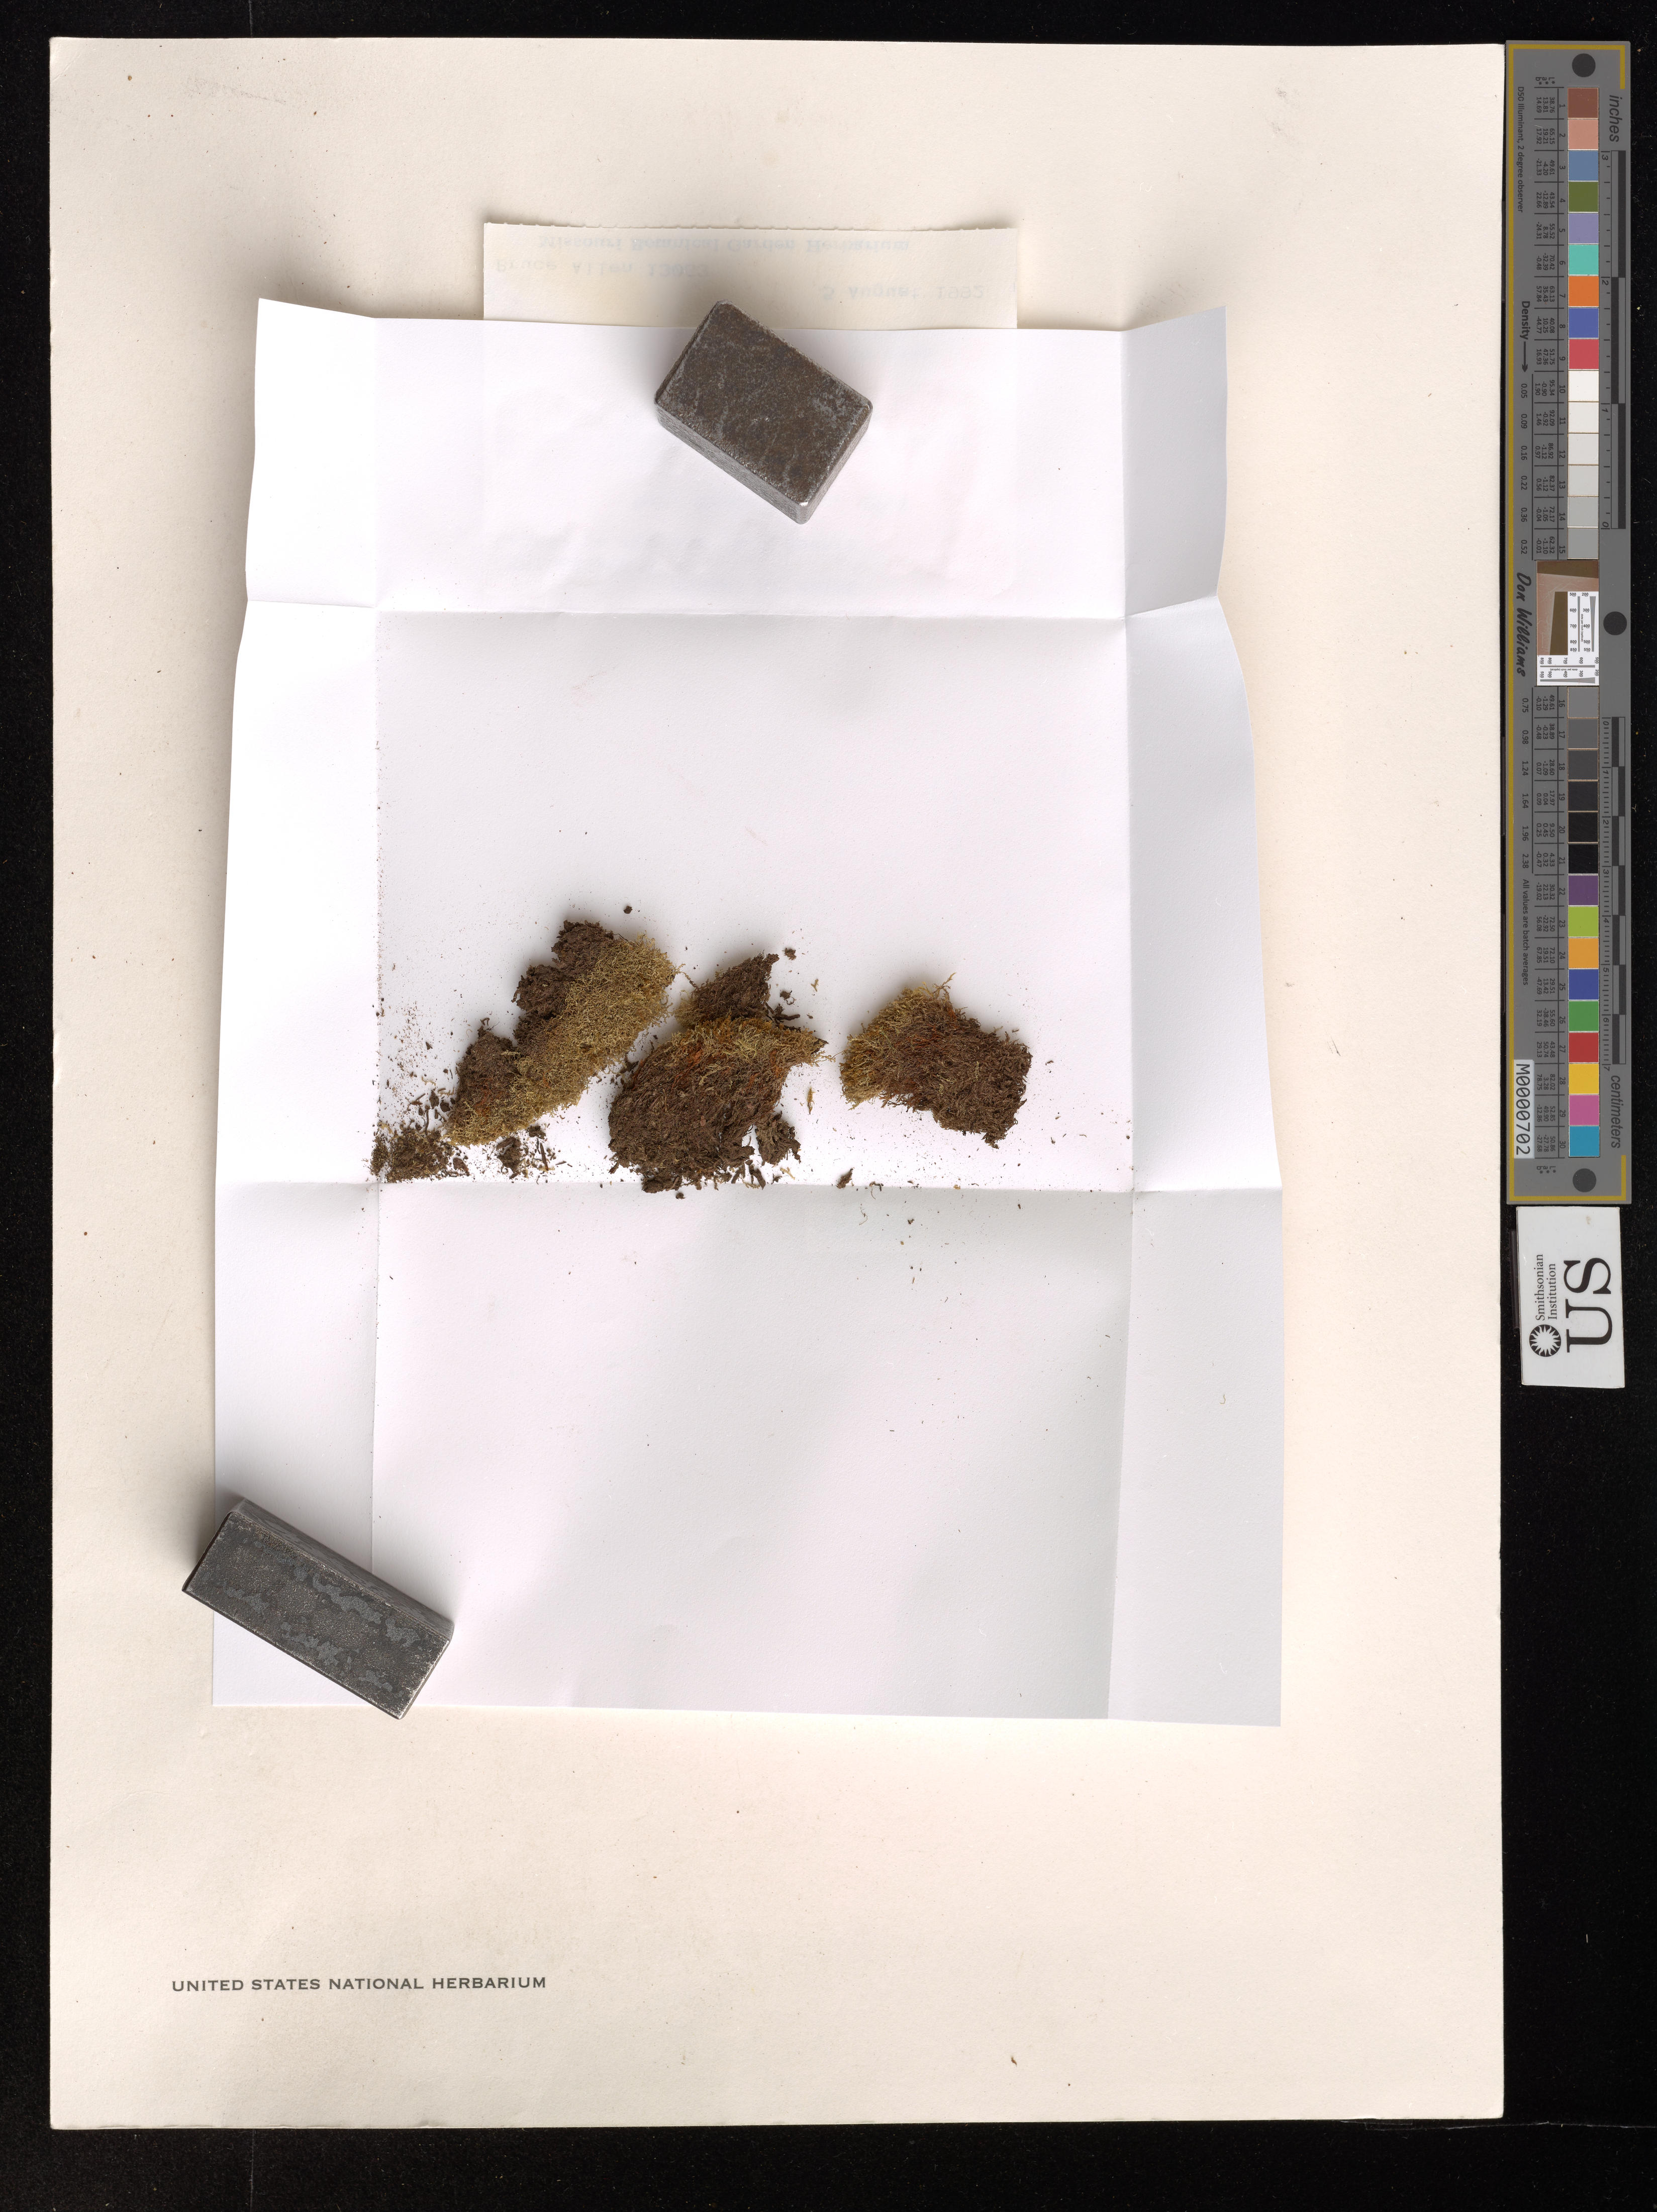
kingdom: Plantae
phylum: Marchantiophyta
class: Jungermanniopsida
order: Jungermanniales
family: Lepidoziaceae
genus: Lepidozia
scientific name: Lepidozia reptans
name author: (L.) Dumort.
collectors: B. Allen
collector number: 13063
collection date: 1992-08-05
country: United States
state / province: Maine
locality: Lincoln County. Boothbay Harbor Township. Spruce Point ca 1.5 mi SE of Boothbay Harbor. On humus over rock outcrop in deep shaded woods, ca 50 in from Ocean.